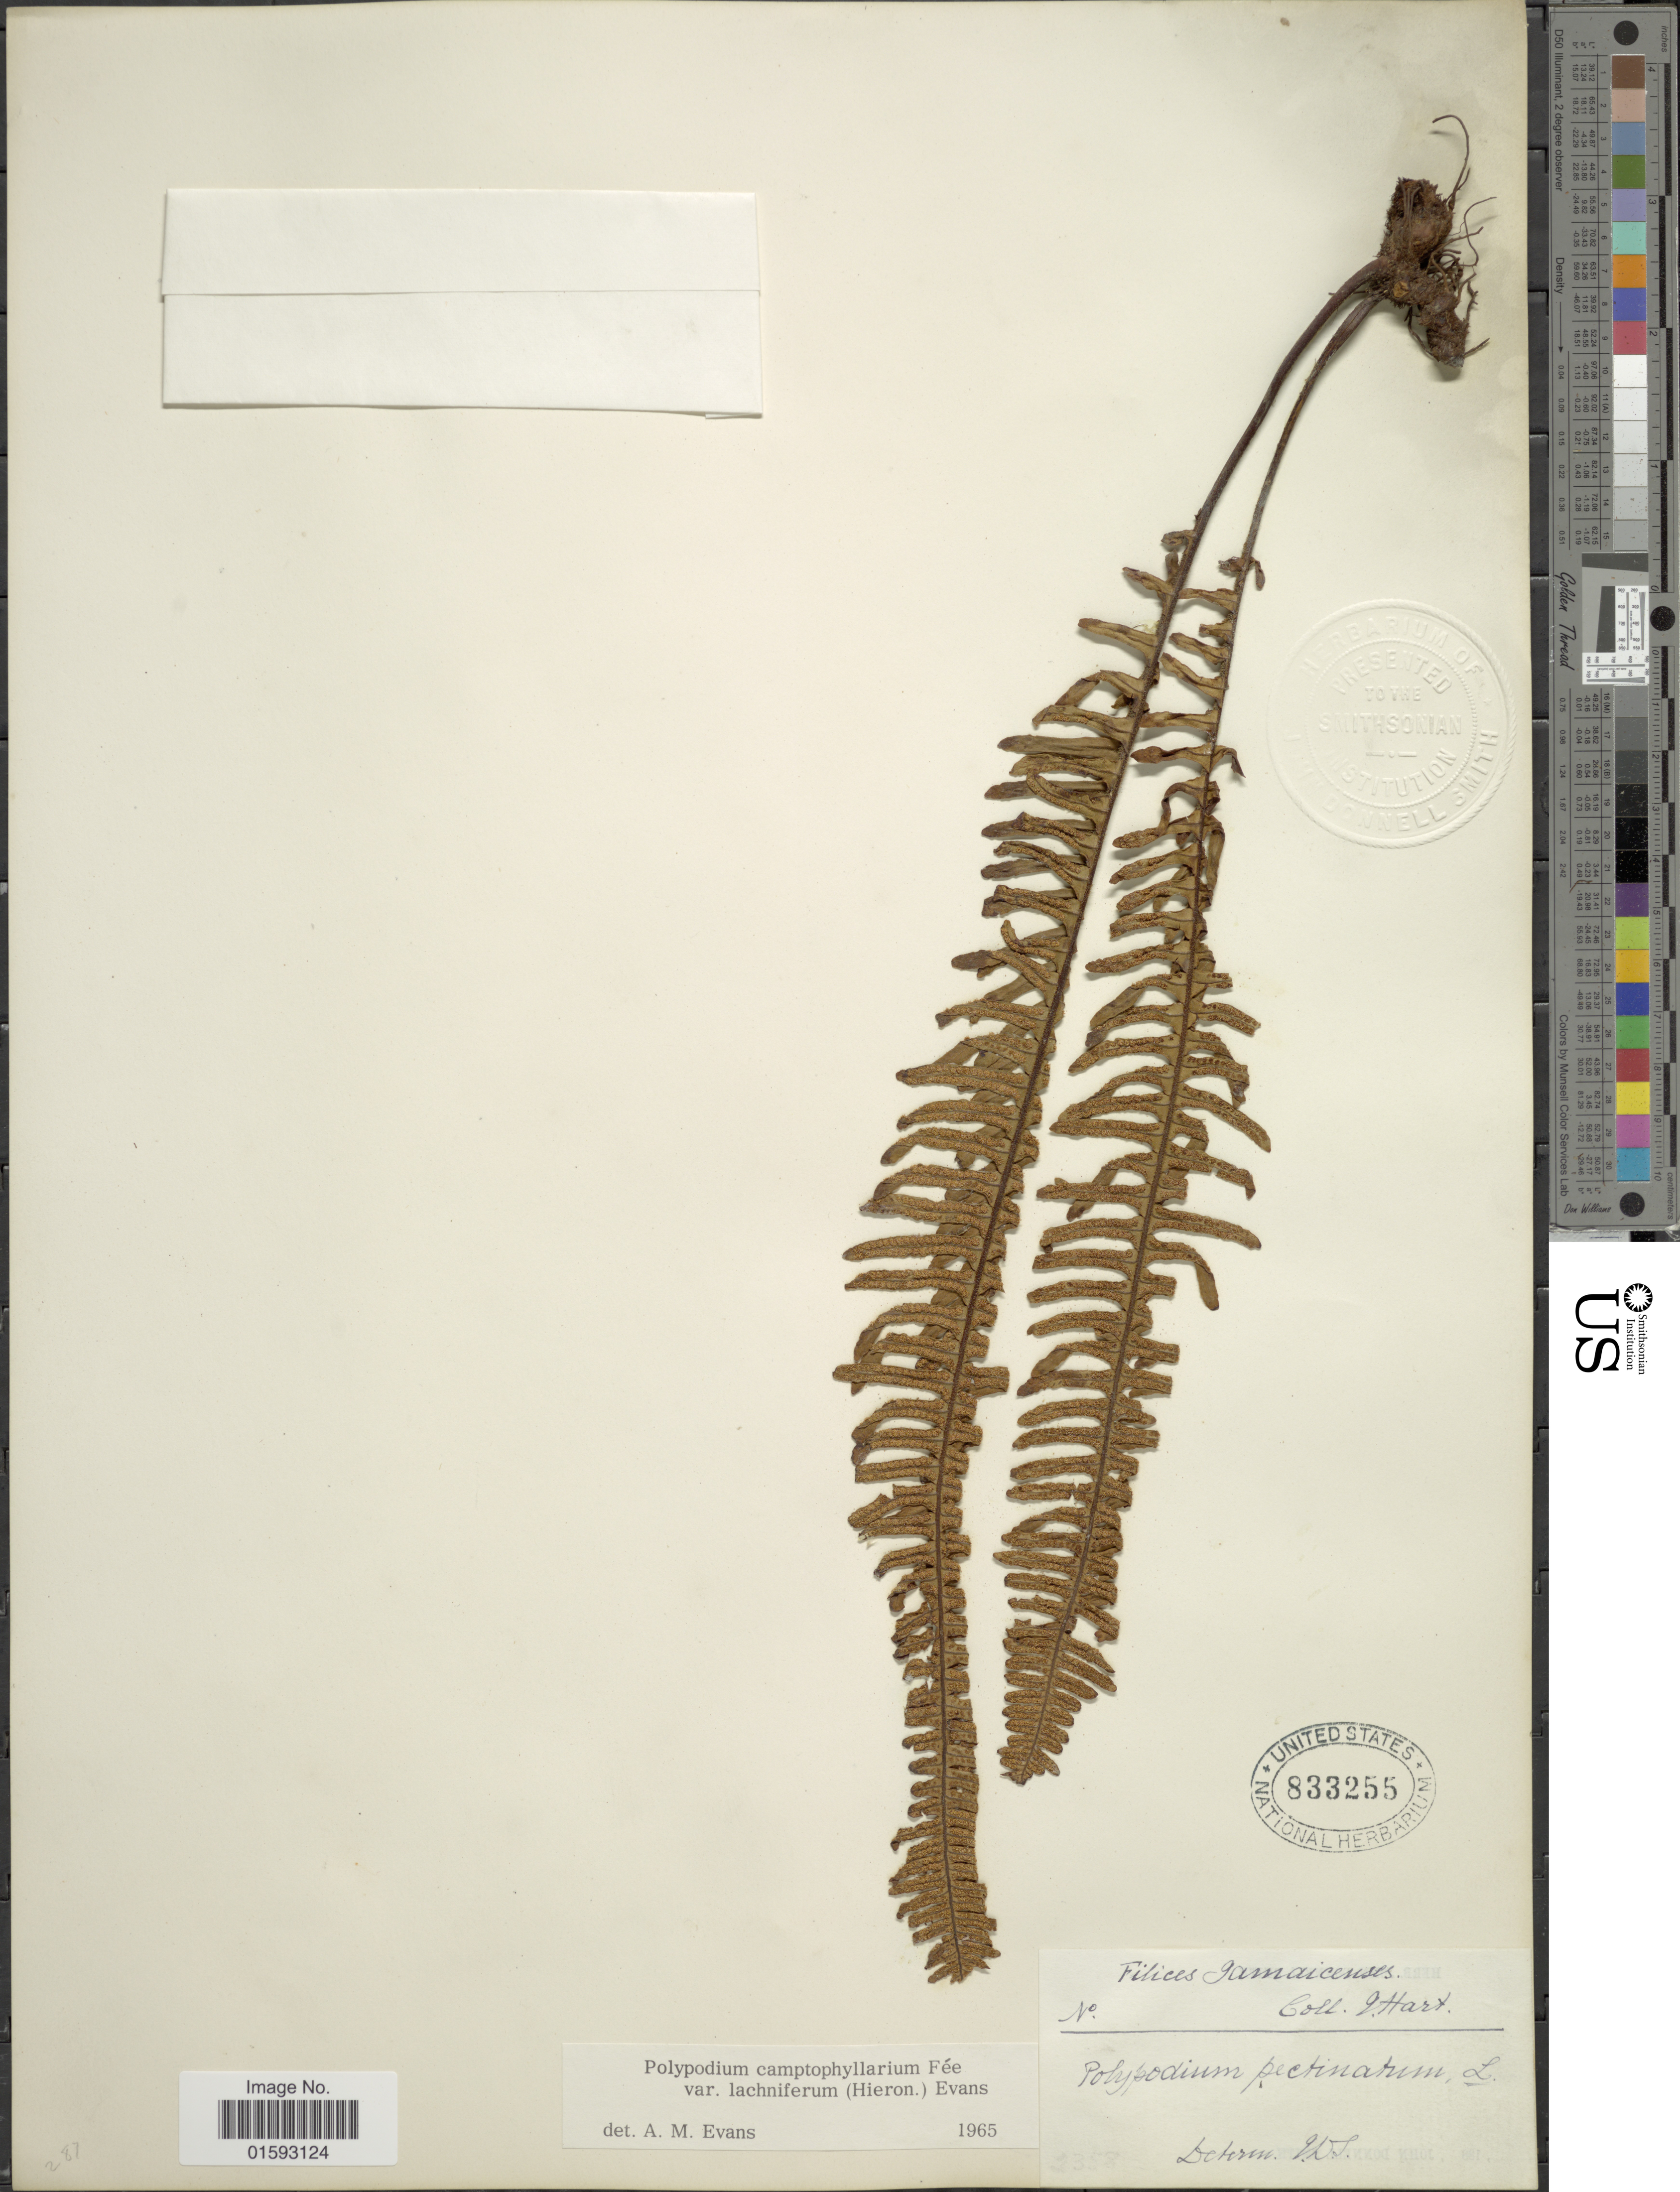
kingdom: Plantae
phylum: Tracheophyta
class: Polypodiopsida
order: Polypodiales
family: Polypodiaceae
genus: Pecluma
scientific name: Pecluma camptophyllaria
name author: (Fée) M.G. Price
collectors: J. Hart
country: Jamaica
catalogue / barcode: US 833255